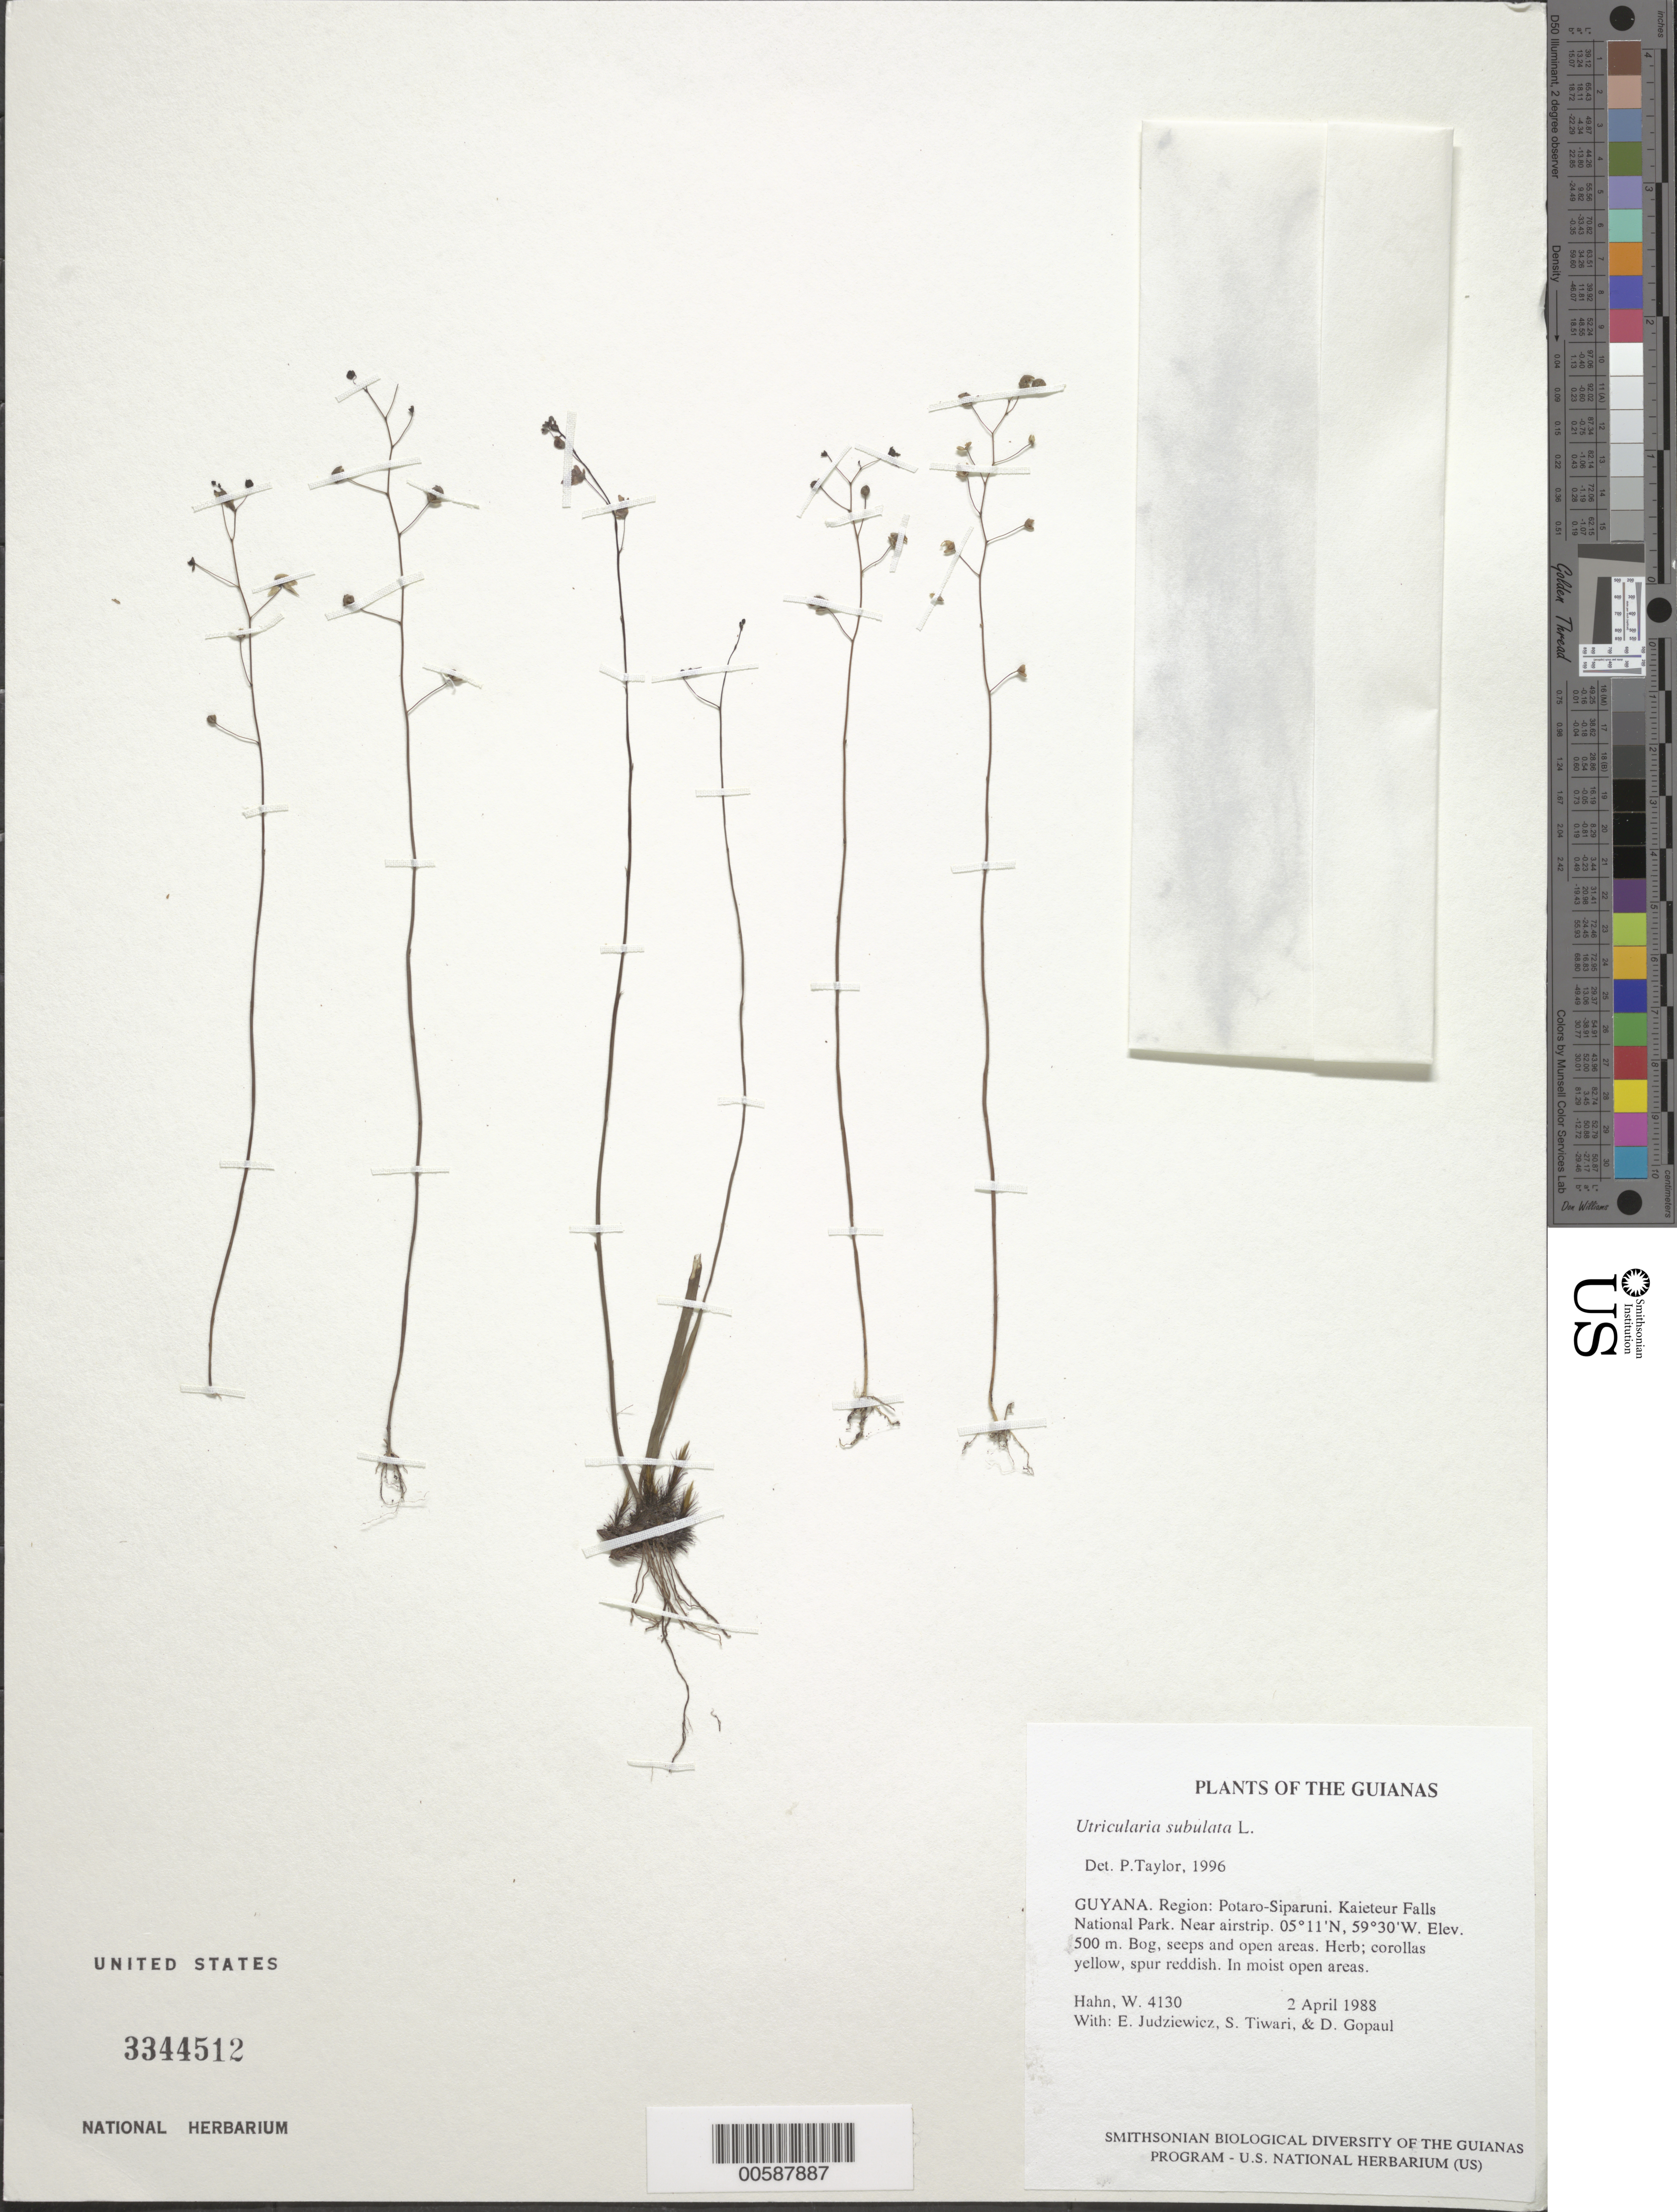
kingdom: Plantae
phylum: Tracheophyta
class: Magnoliopsida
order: Lamiales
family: Lentibulariaceae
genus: Utricularia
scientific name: Utricularia subulata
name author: L.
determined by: Taylor, P.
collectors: W. Hahn, E. J. Judziewicz, S. Tiwari & D. Gopaul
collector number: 4130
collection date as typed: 2 April 1988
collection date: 1988-04-02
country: Guyana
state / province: Potaro-Siparuni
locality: Kaieteur Falls National Park. Near airstrip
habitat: Bog, seeps and open areas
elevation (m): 500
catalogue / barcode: US 3344512